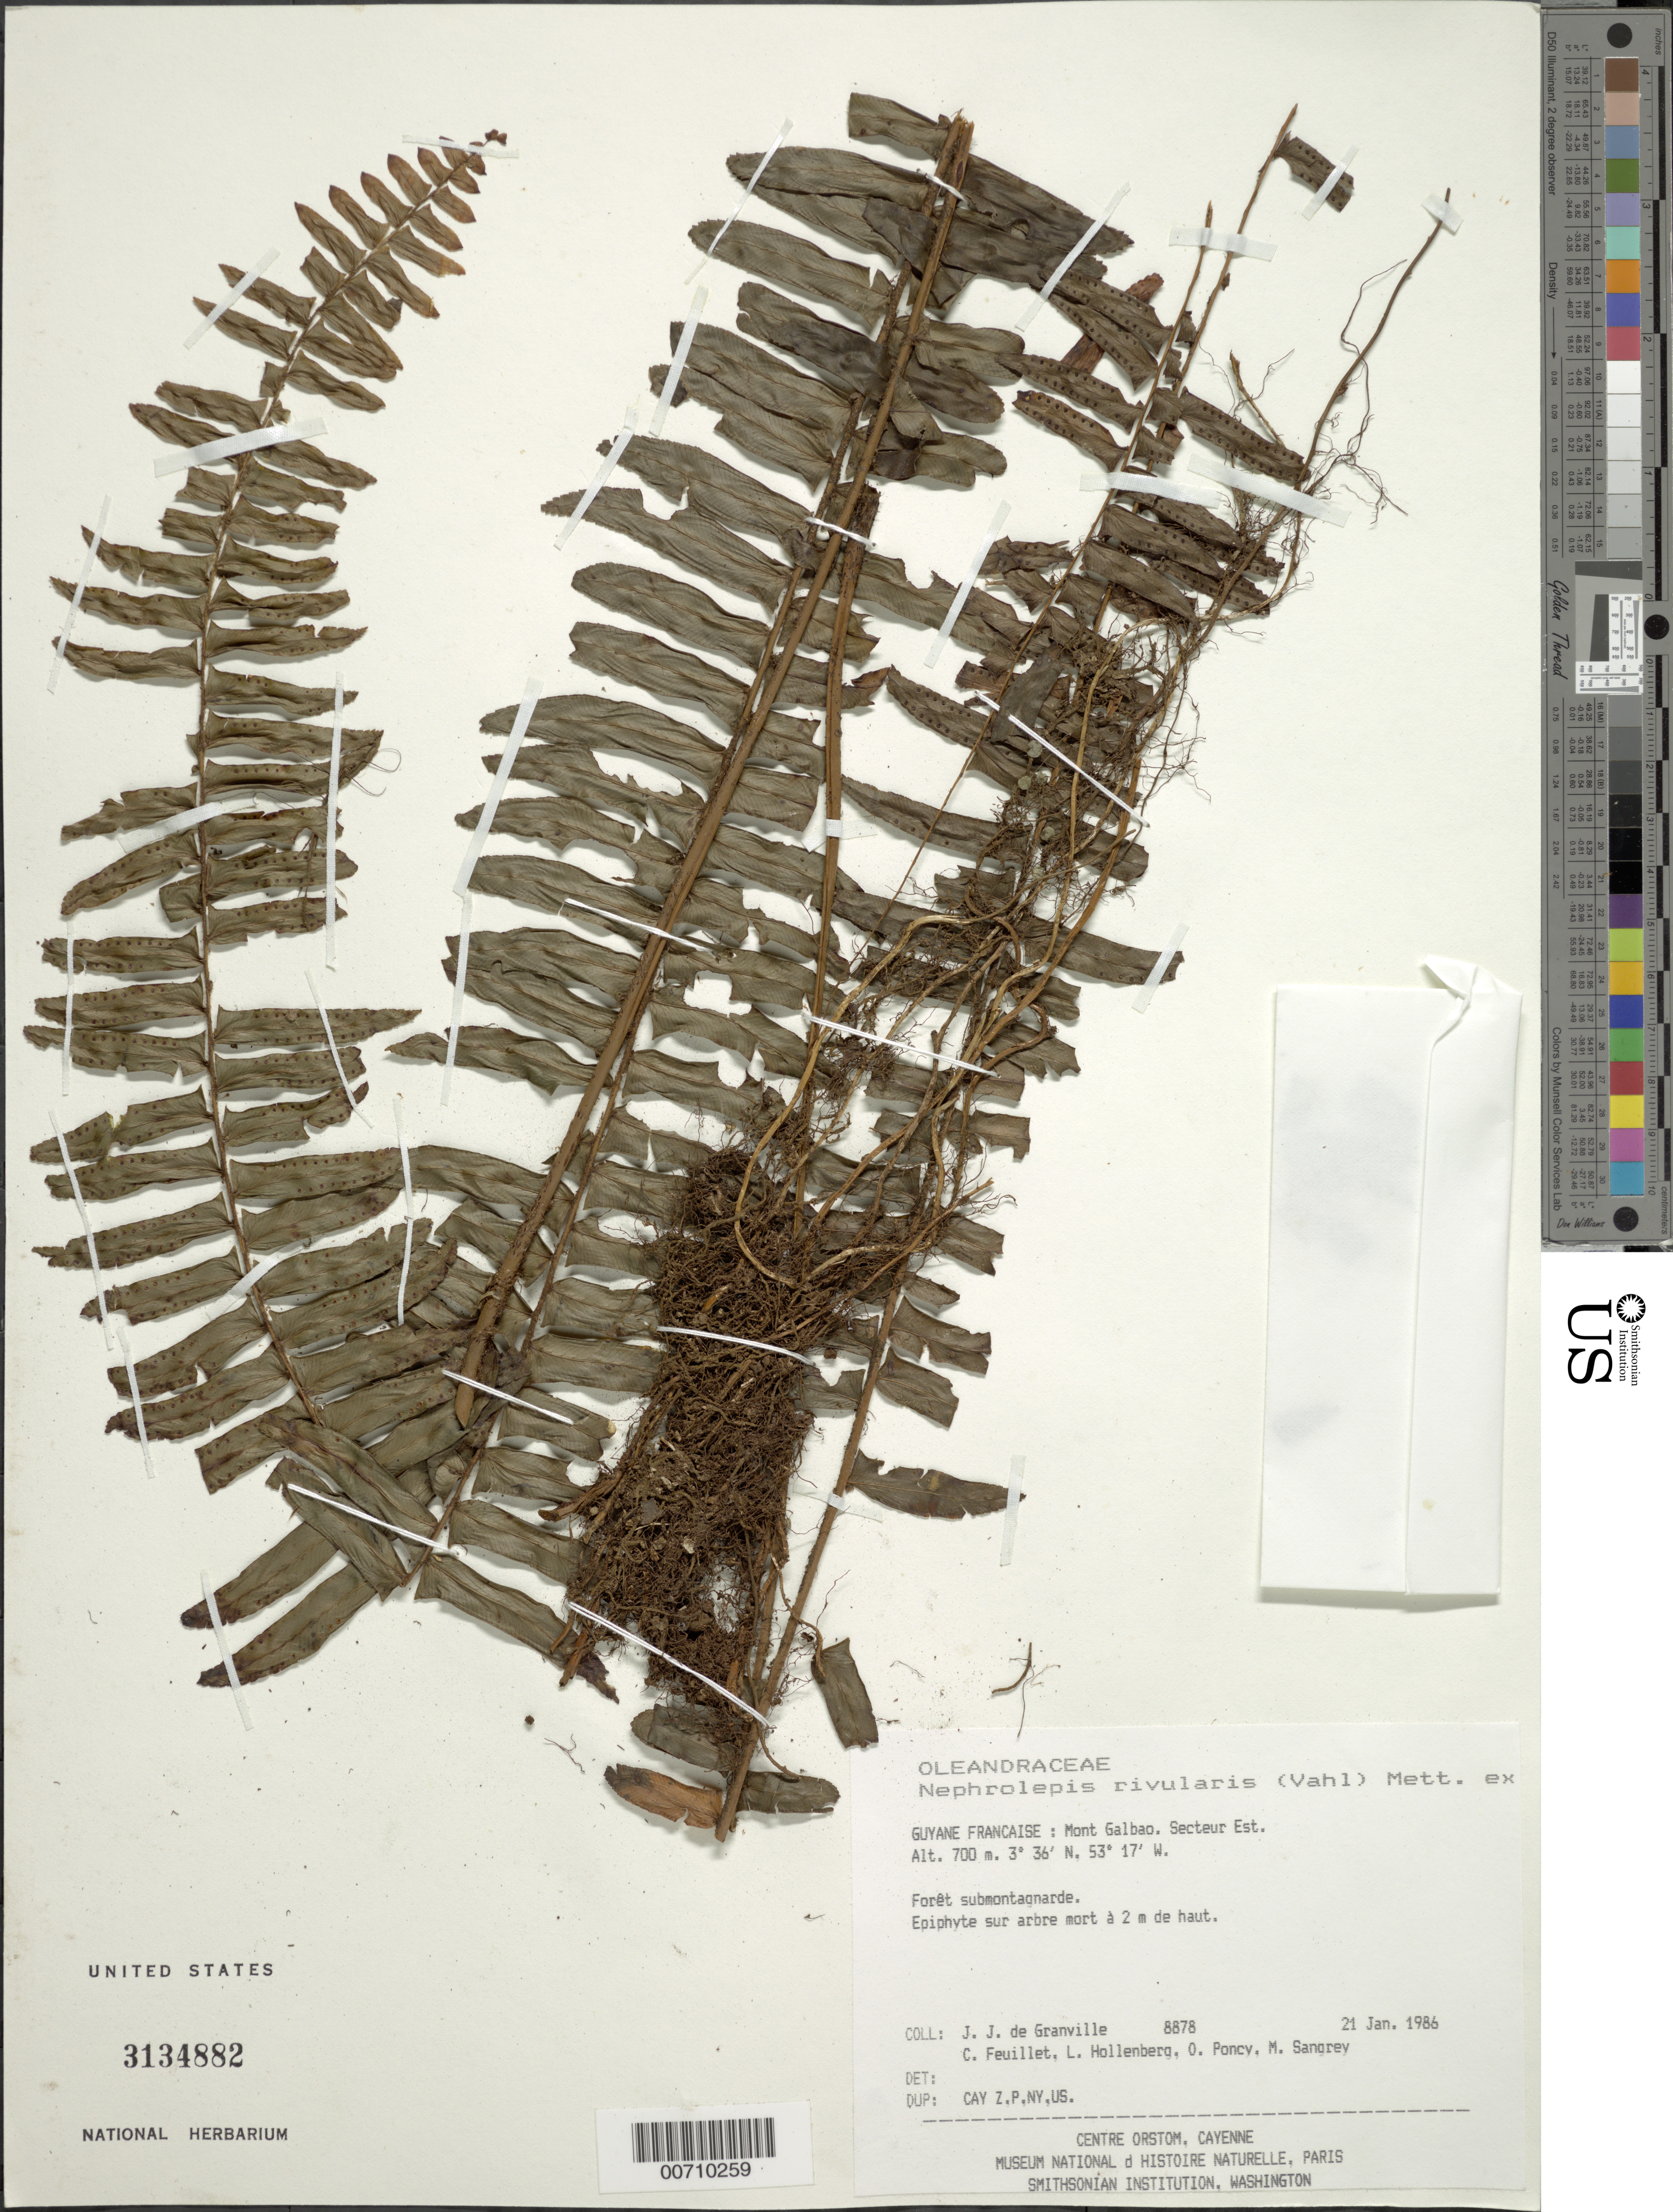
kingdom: Plantae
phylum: Tracheophyta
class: Polypodiopsida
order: Polypodiales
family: Nephrolepidaceae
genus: Nephrolepis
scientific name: Nephrolepis rivularis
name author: (Vahl) Mett. ex Krug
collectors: J.-J. de Granville, C. Feuillet, L. Hollenberg, O. Poncy & M. S. Sangrey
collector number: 8878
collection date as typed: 21-Jan-86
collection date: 1986-01-21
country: French Guiana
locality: Mont Galbao. Secteur Est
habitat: Forêt submontagnarde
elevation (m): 700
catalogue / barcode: US 3134882